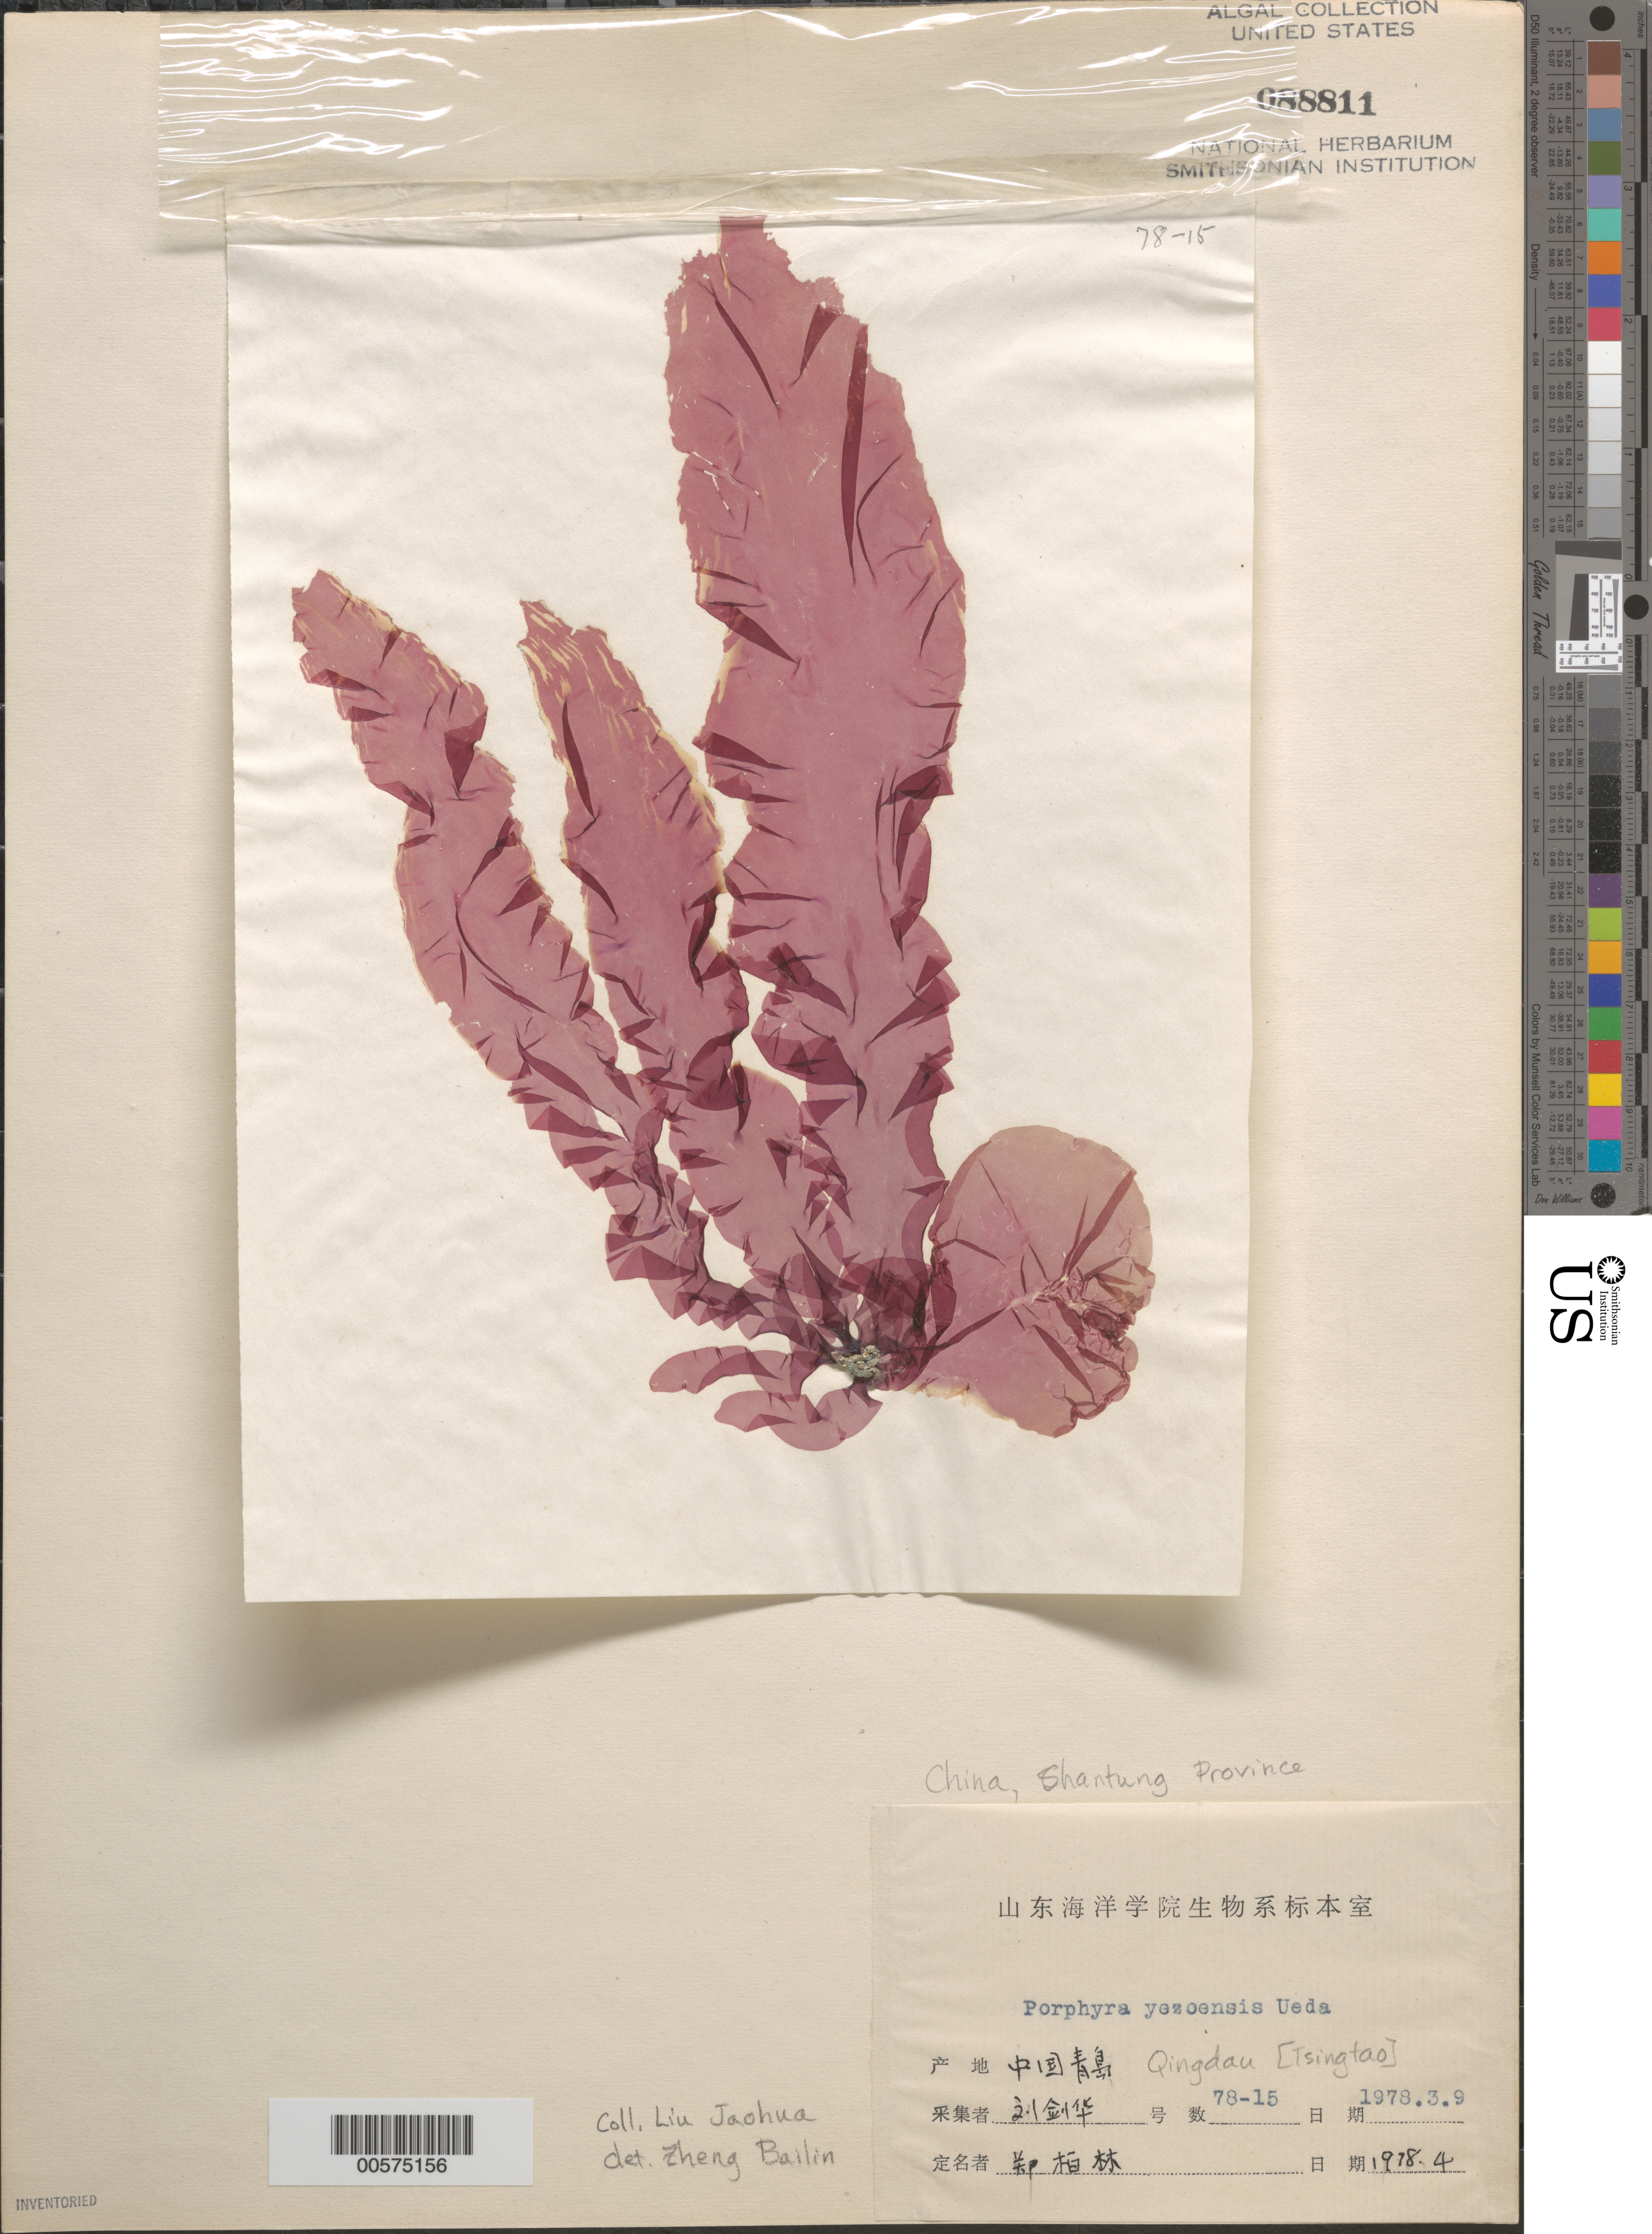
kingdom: Plantae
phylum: Rhodophyta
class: Bangiophyceae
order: Bangiales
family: Bangiaceae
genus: Pyropia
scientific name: Pyropia yezoensis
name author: (Ueda) M.S. Hwang & H. G. Choi in J.E. Sutherl. et al.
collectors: L. Jaohua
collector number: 78-15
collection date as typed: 09 Mar 1978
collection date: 1978-03-09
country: China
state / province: Shandong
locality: Qingdao (Tsingtao)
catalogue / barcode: US 88811